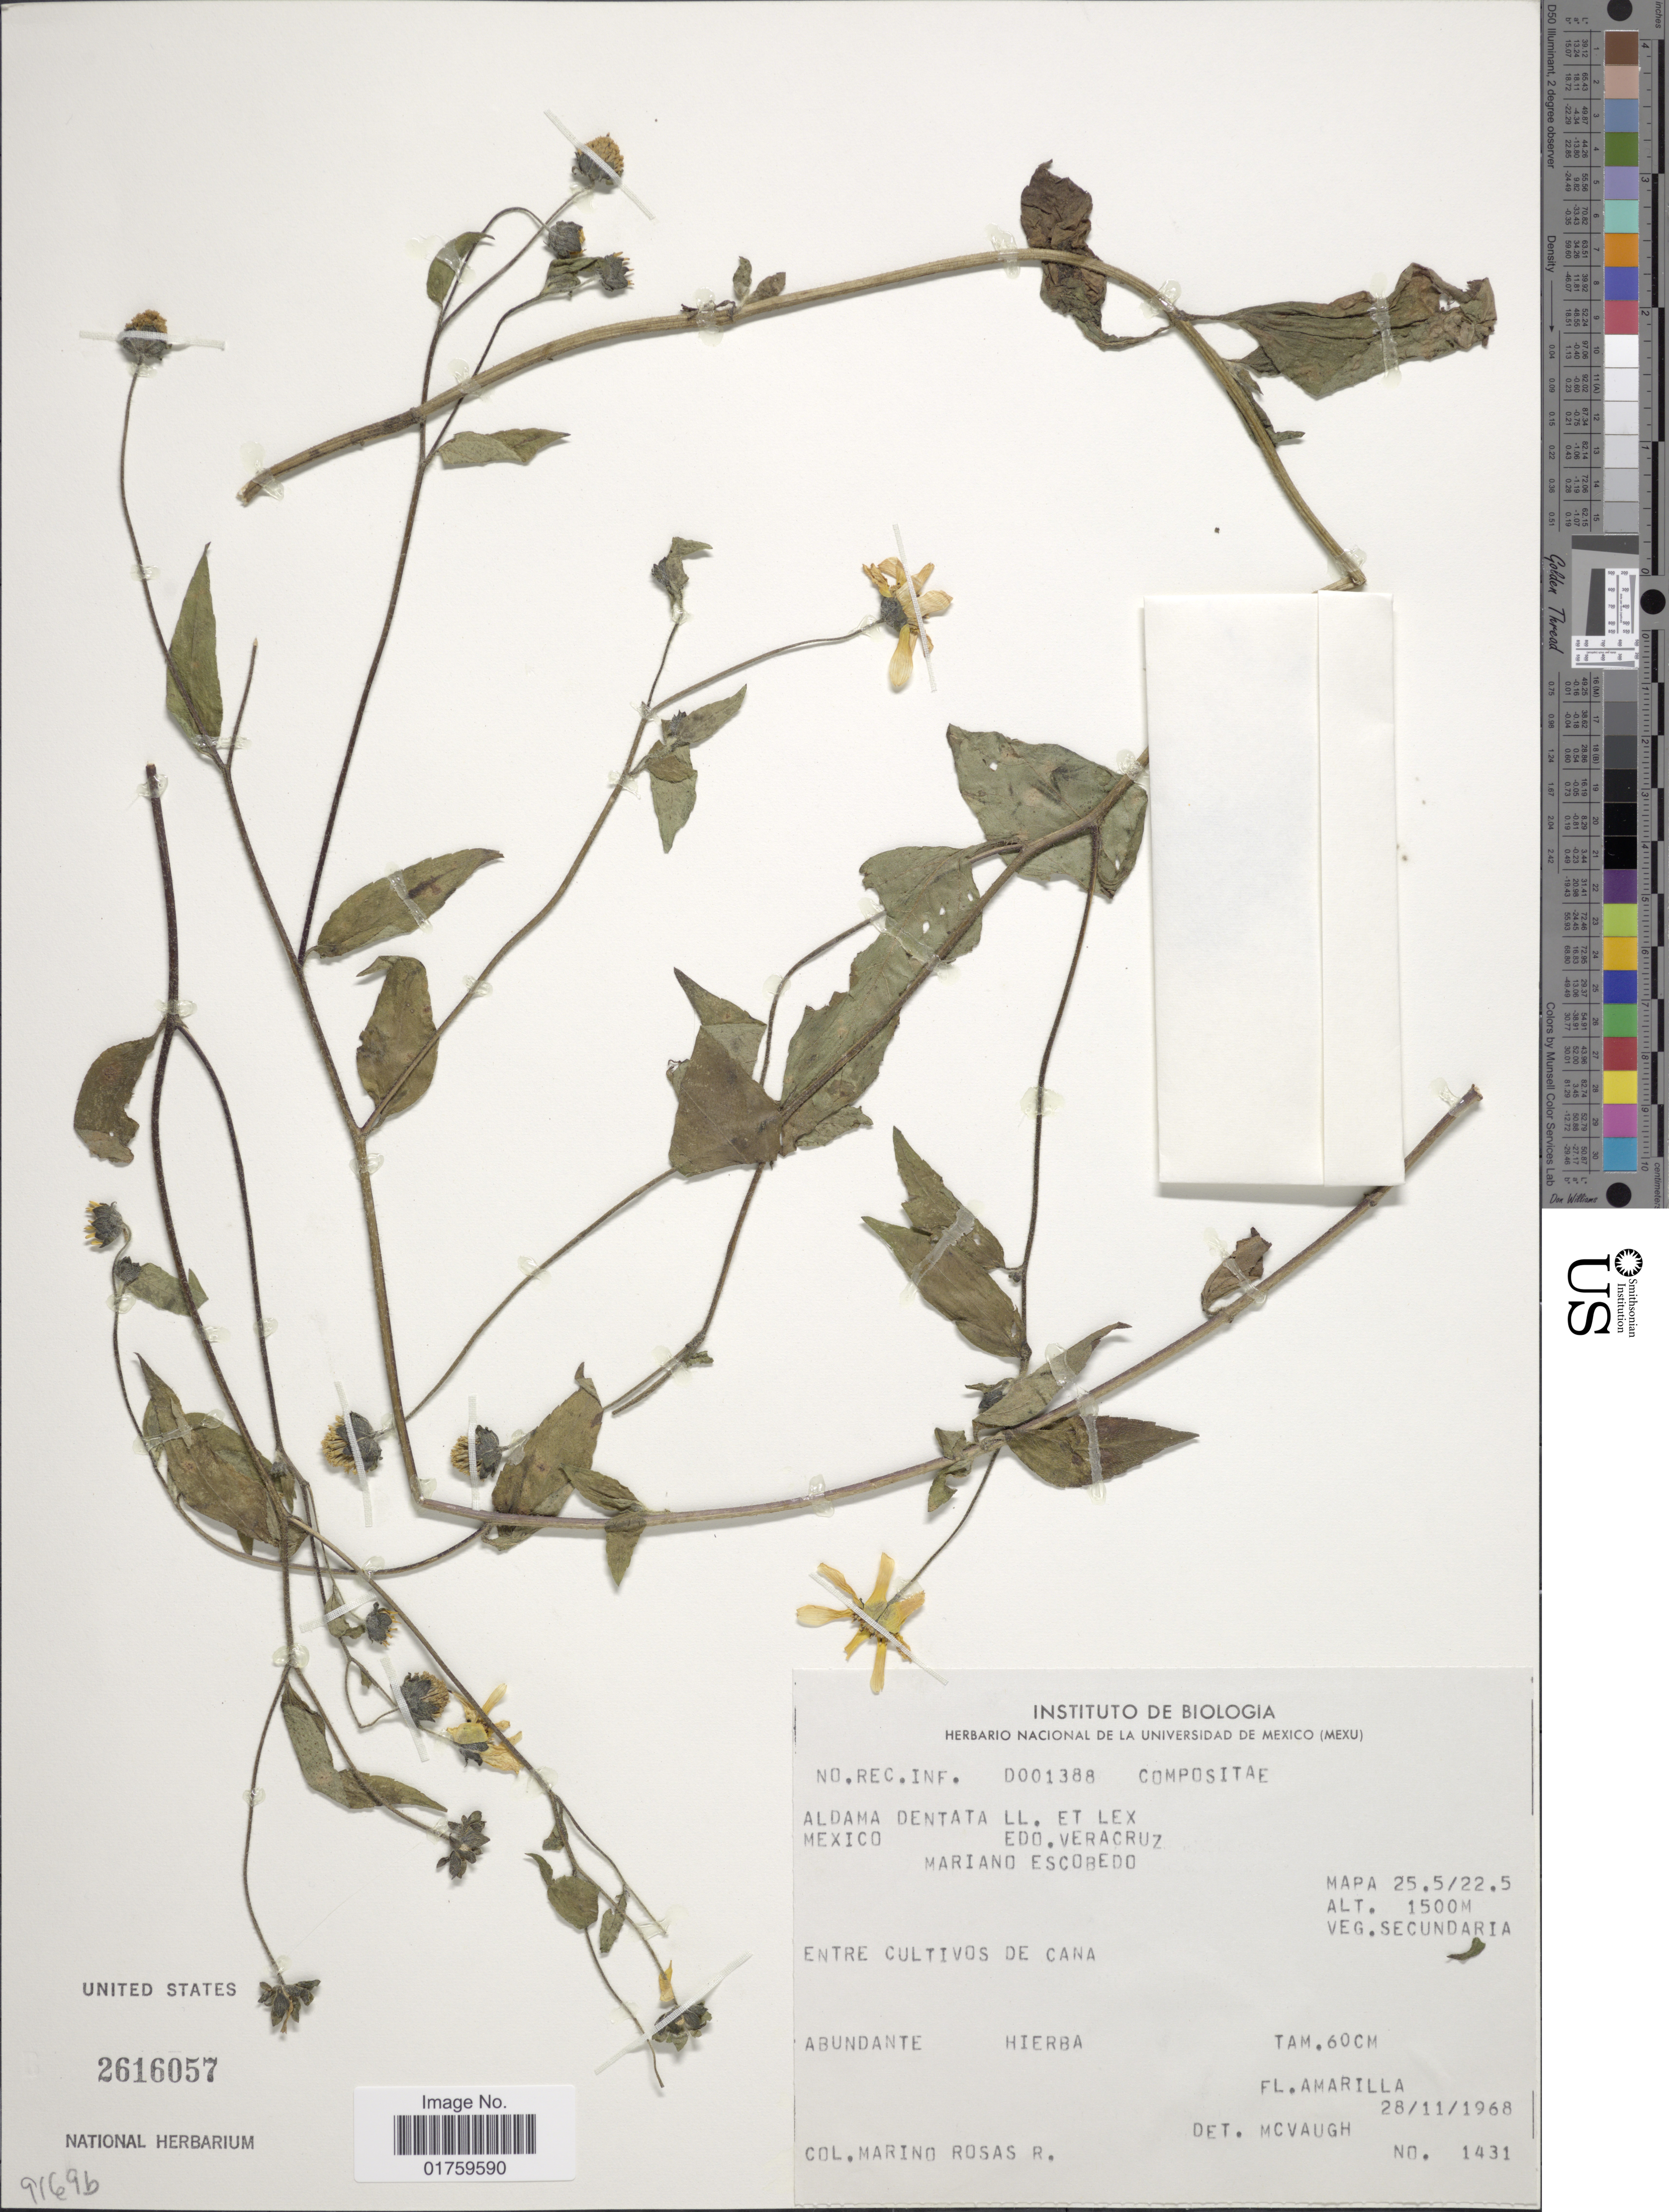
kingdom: Plantae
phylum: Tracheophyta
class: Magnoliopsida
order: Asterales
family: Asteraceae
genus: Aldama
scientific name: Aldama dentata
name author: La Llave ex La Llave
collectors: M. Rosas R.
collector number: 1431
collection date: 1968-11-28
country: Mexico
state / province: Veracruz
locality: VeraCruz, Mariano Escobedo, entre cultivos de Cana.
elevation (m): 1500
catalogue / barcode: US 2616057